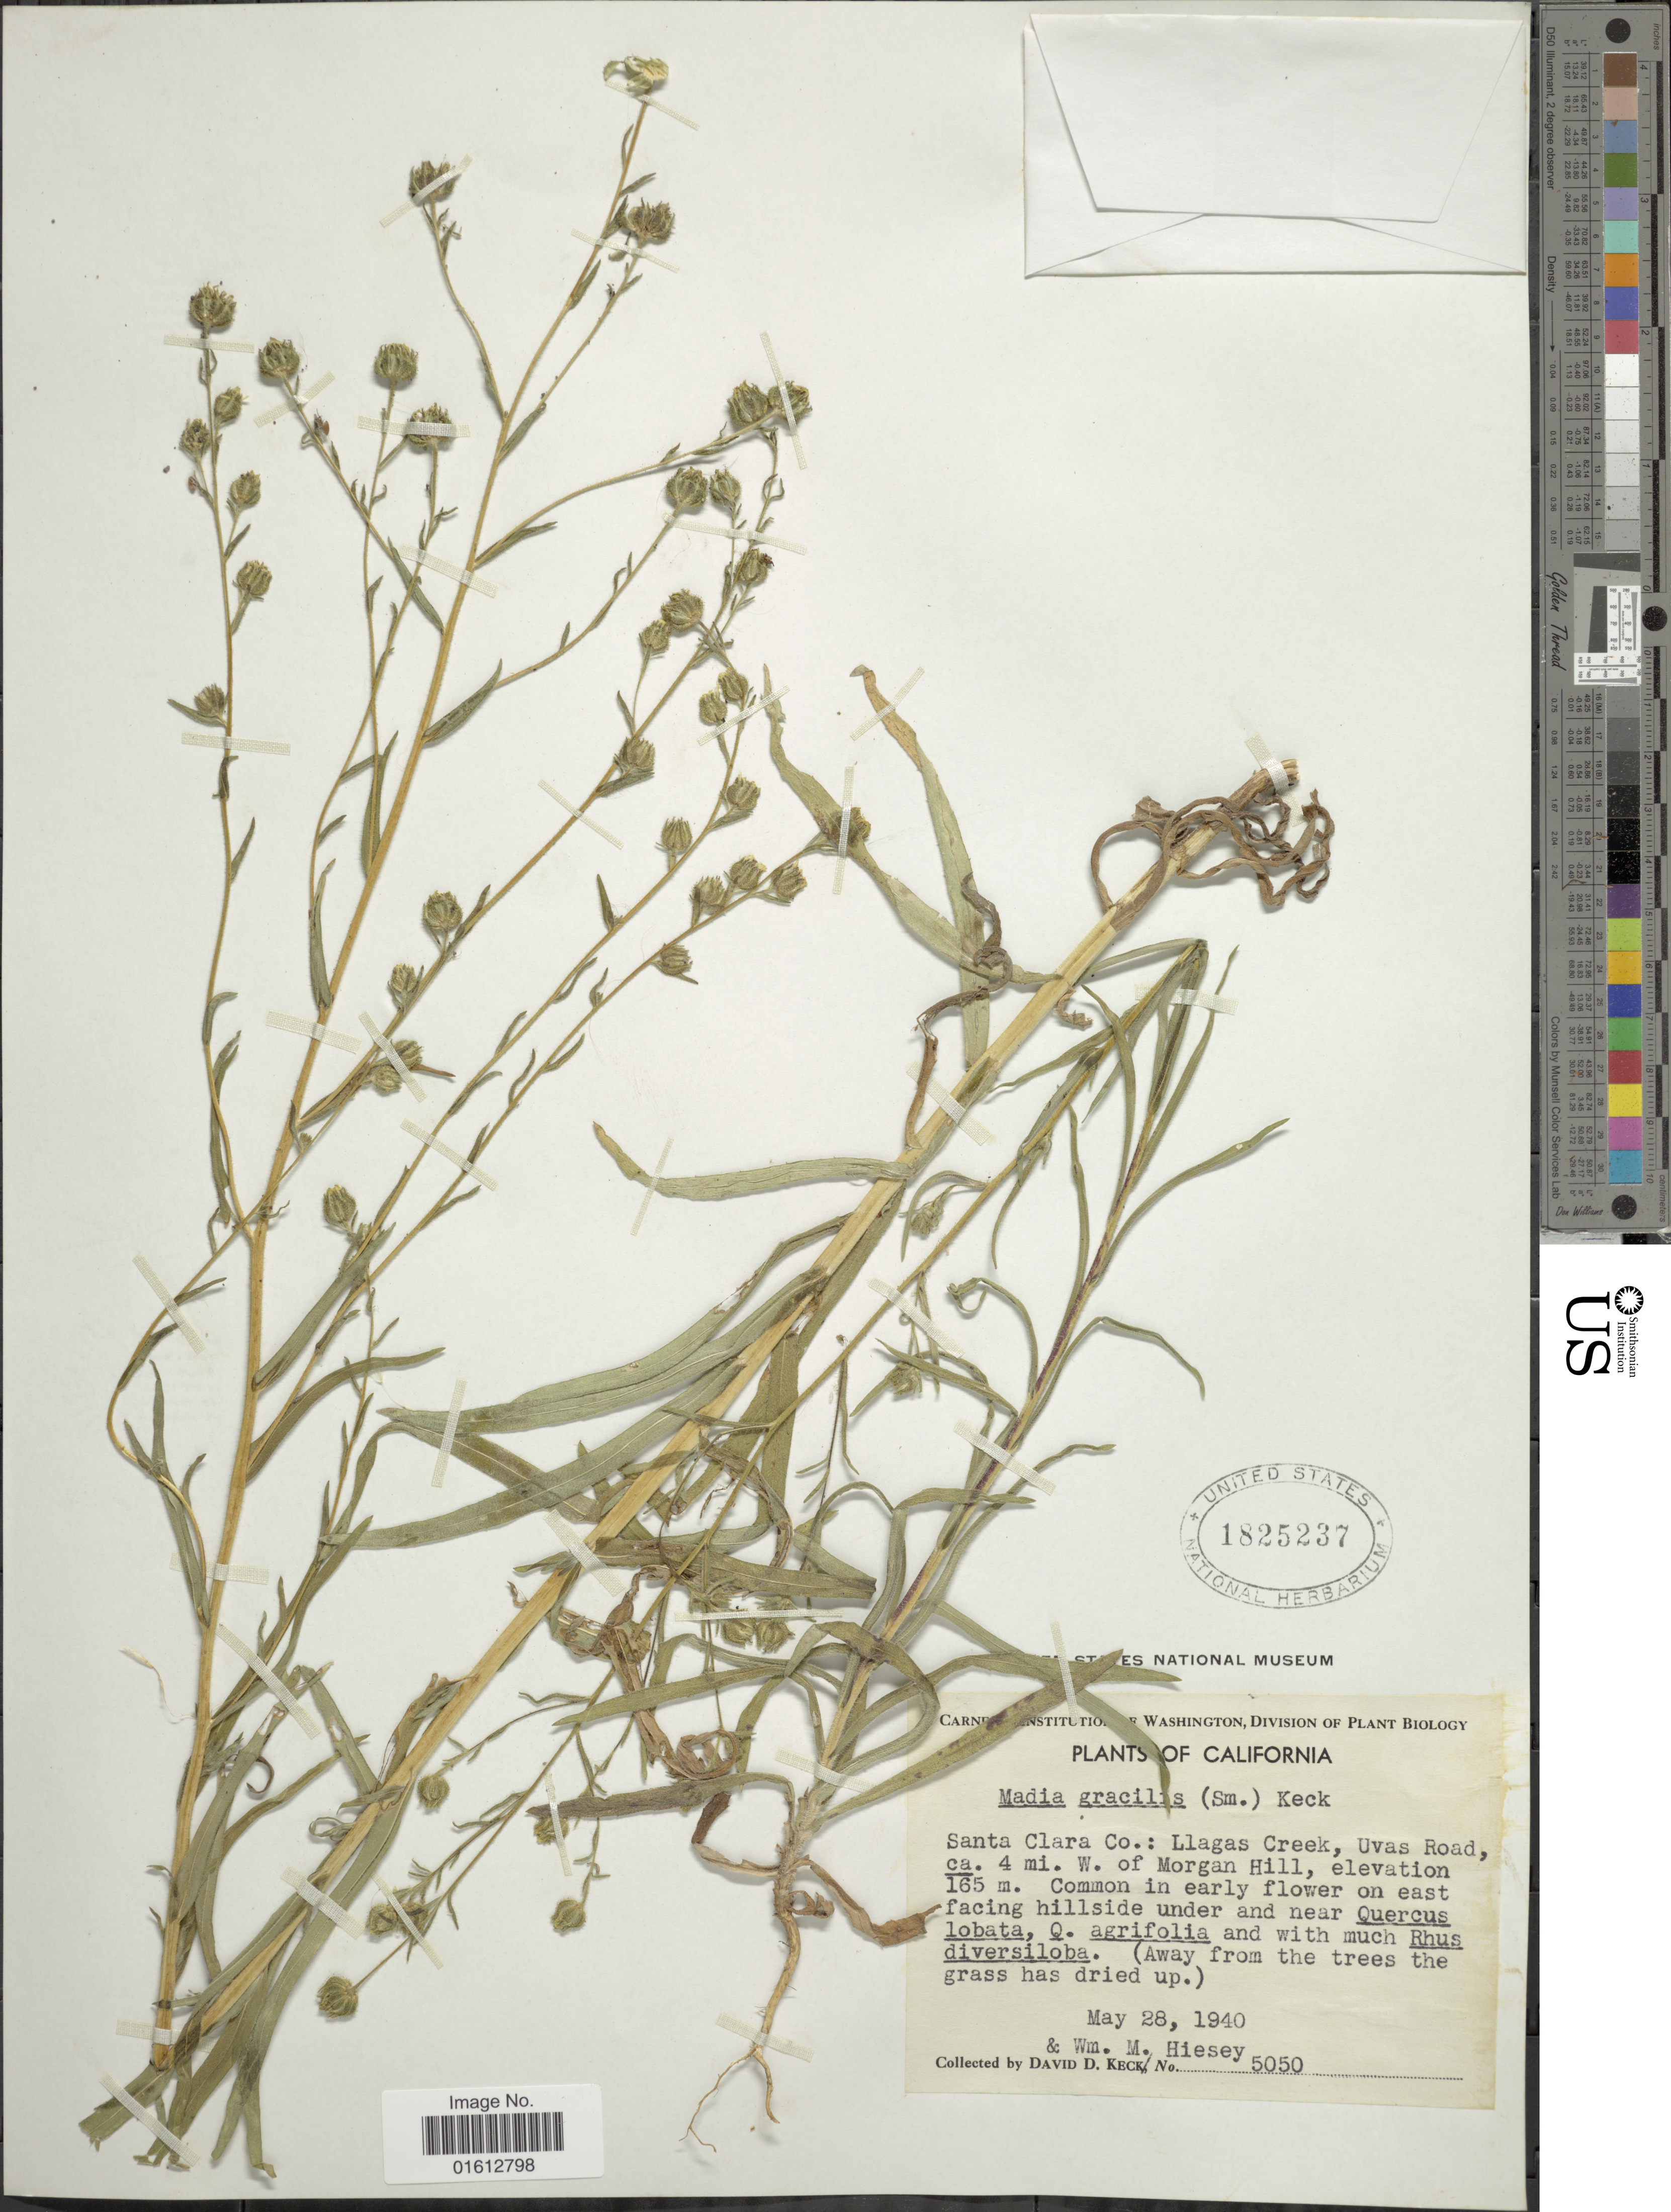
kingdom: Plantae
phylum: Tracheophyta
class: Magnoliopsida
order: Asterales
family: Asteraceae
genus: Madia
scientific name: Madia gracilis subsp. gracilis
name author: (Sm.) D.D. Keck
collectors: D. D. Keck & W. Hiesey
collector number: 5050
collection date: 1940-05-28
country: United States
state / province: California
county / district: Santa Clara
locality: California, Santa Clara Co.: Llagas Creek, Uvas Road, ca. 4 mi. W. of Morgan Hill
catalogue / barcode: US 1825237